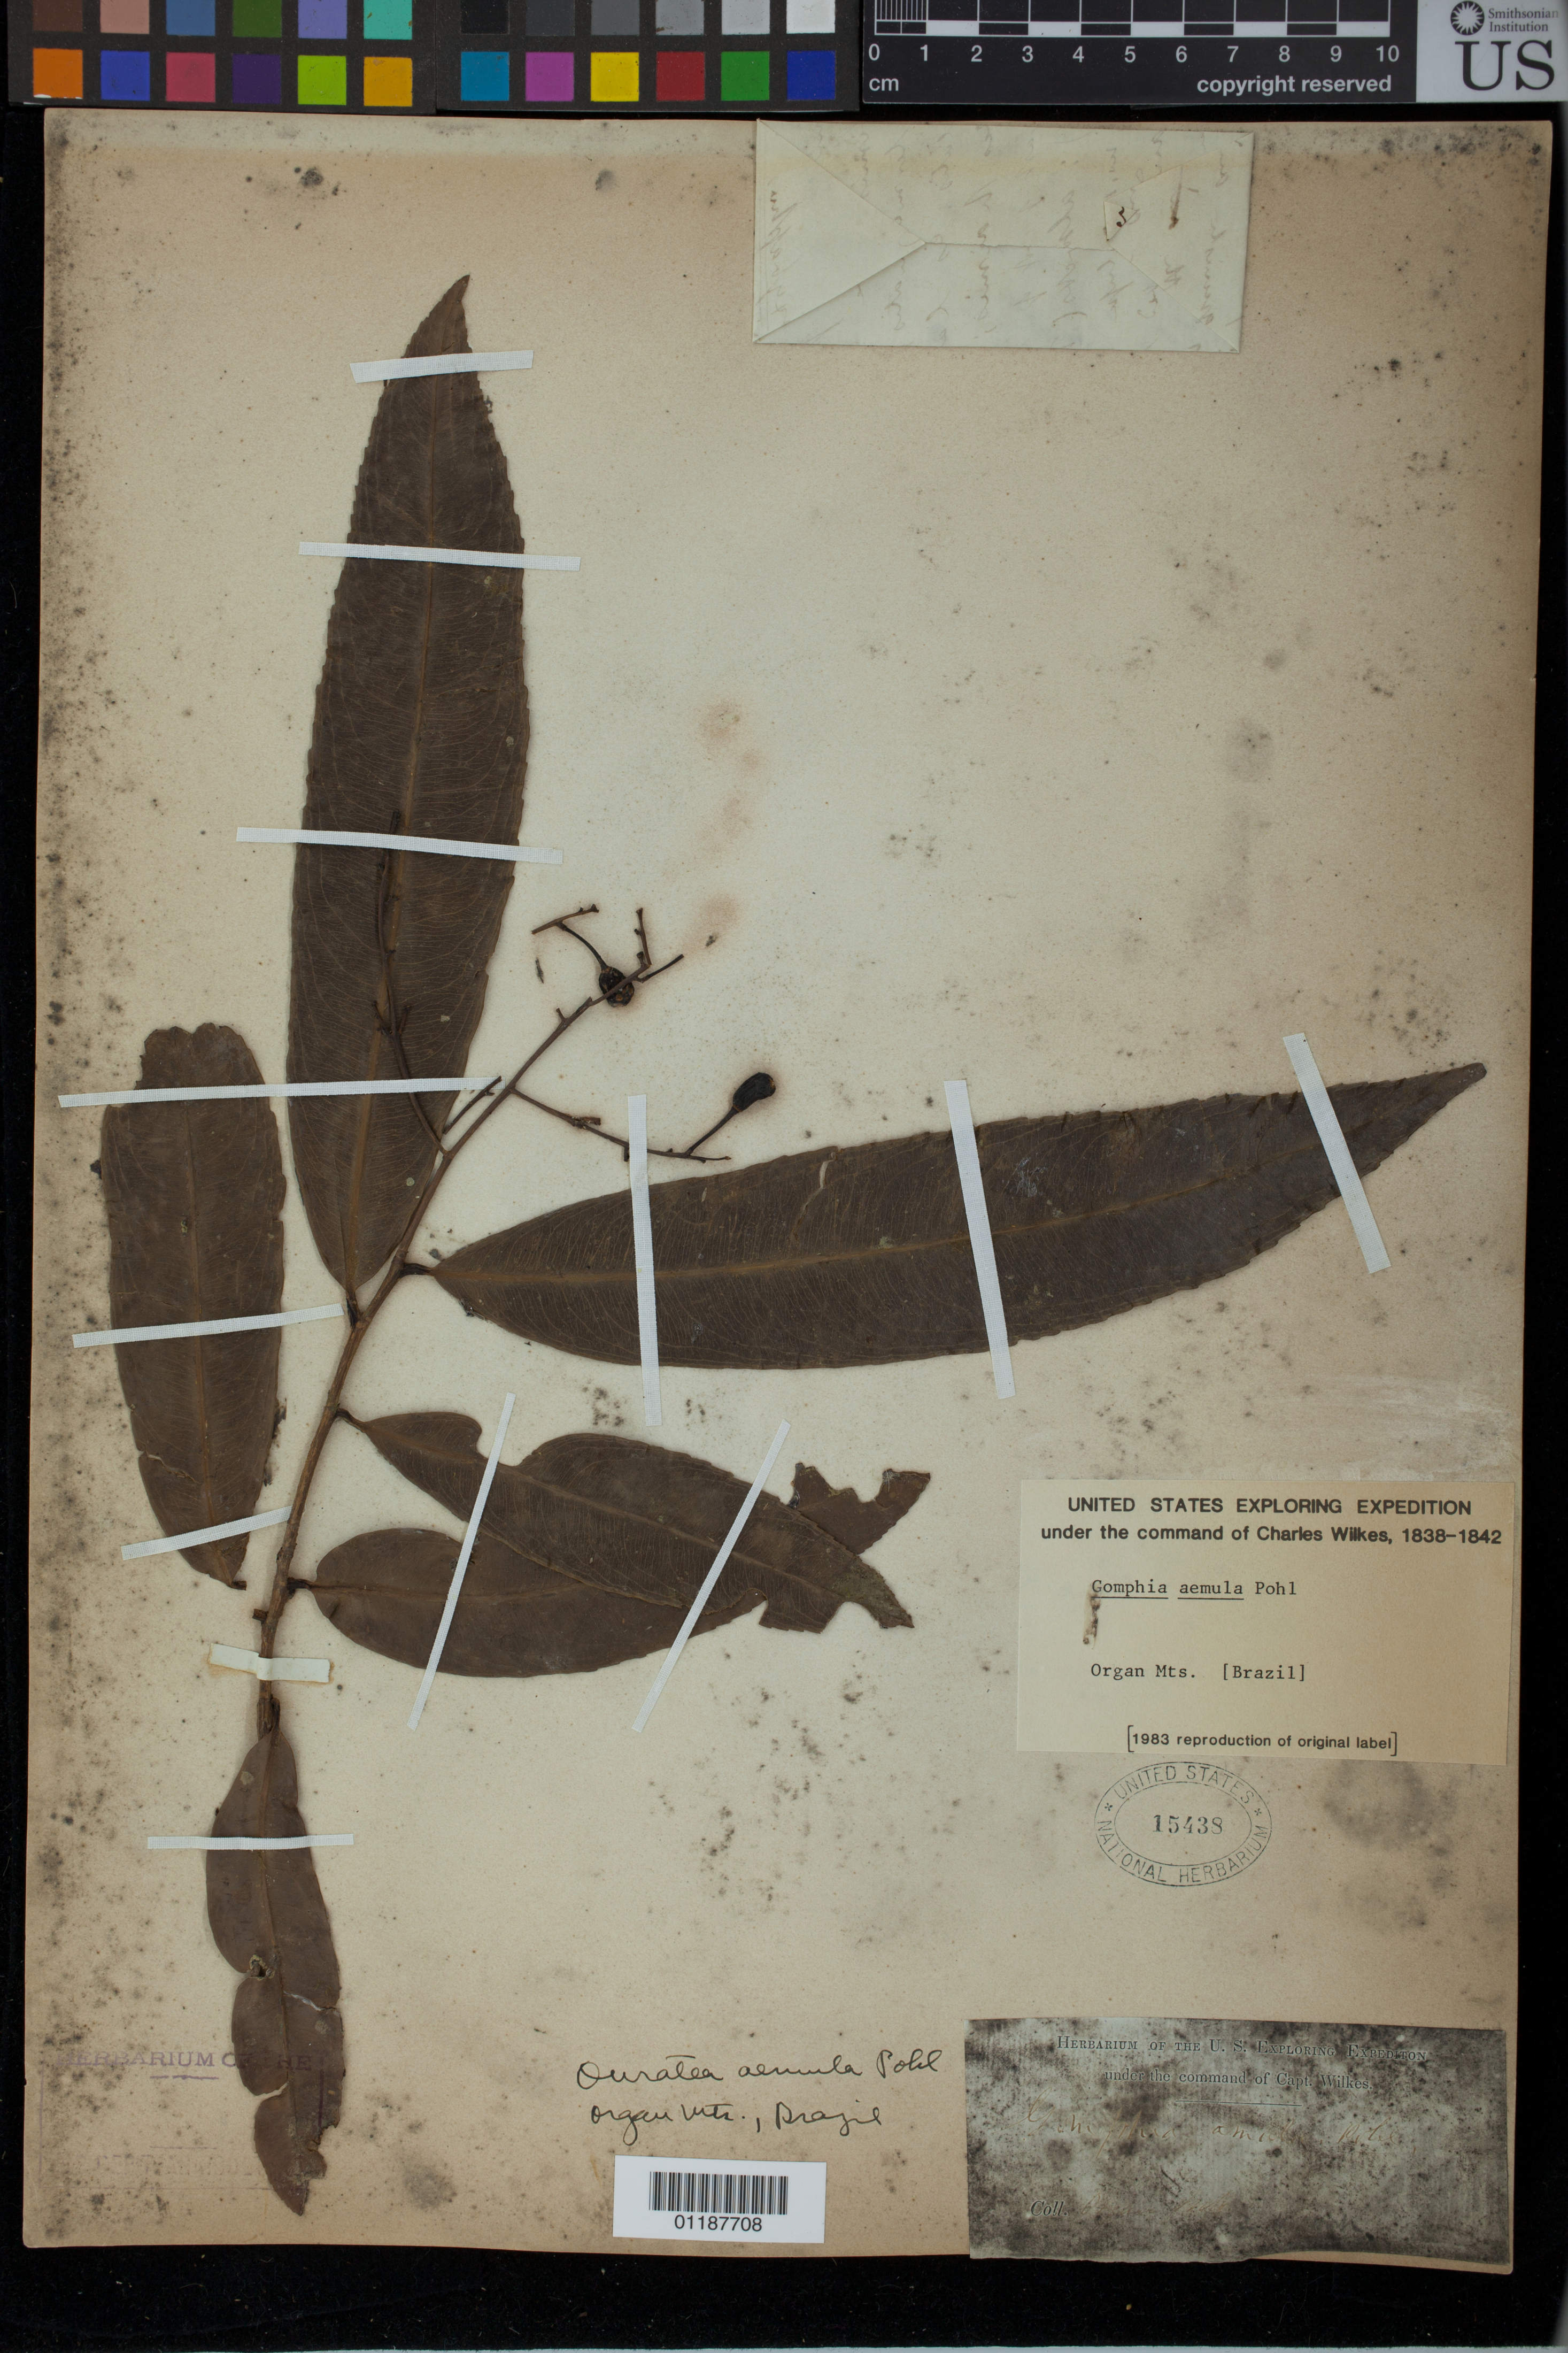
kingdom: Plantae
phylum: Tracheophyta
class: Magnoliopsida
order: Malpighiales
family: Ochnaceae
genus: Gomphia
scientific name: Gomphia aemula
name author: Pohl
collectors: Wilkes Explor. Exped.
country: Brazil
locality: Organ Mts.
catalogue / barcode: US 15438